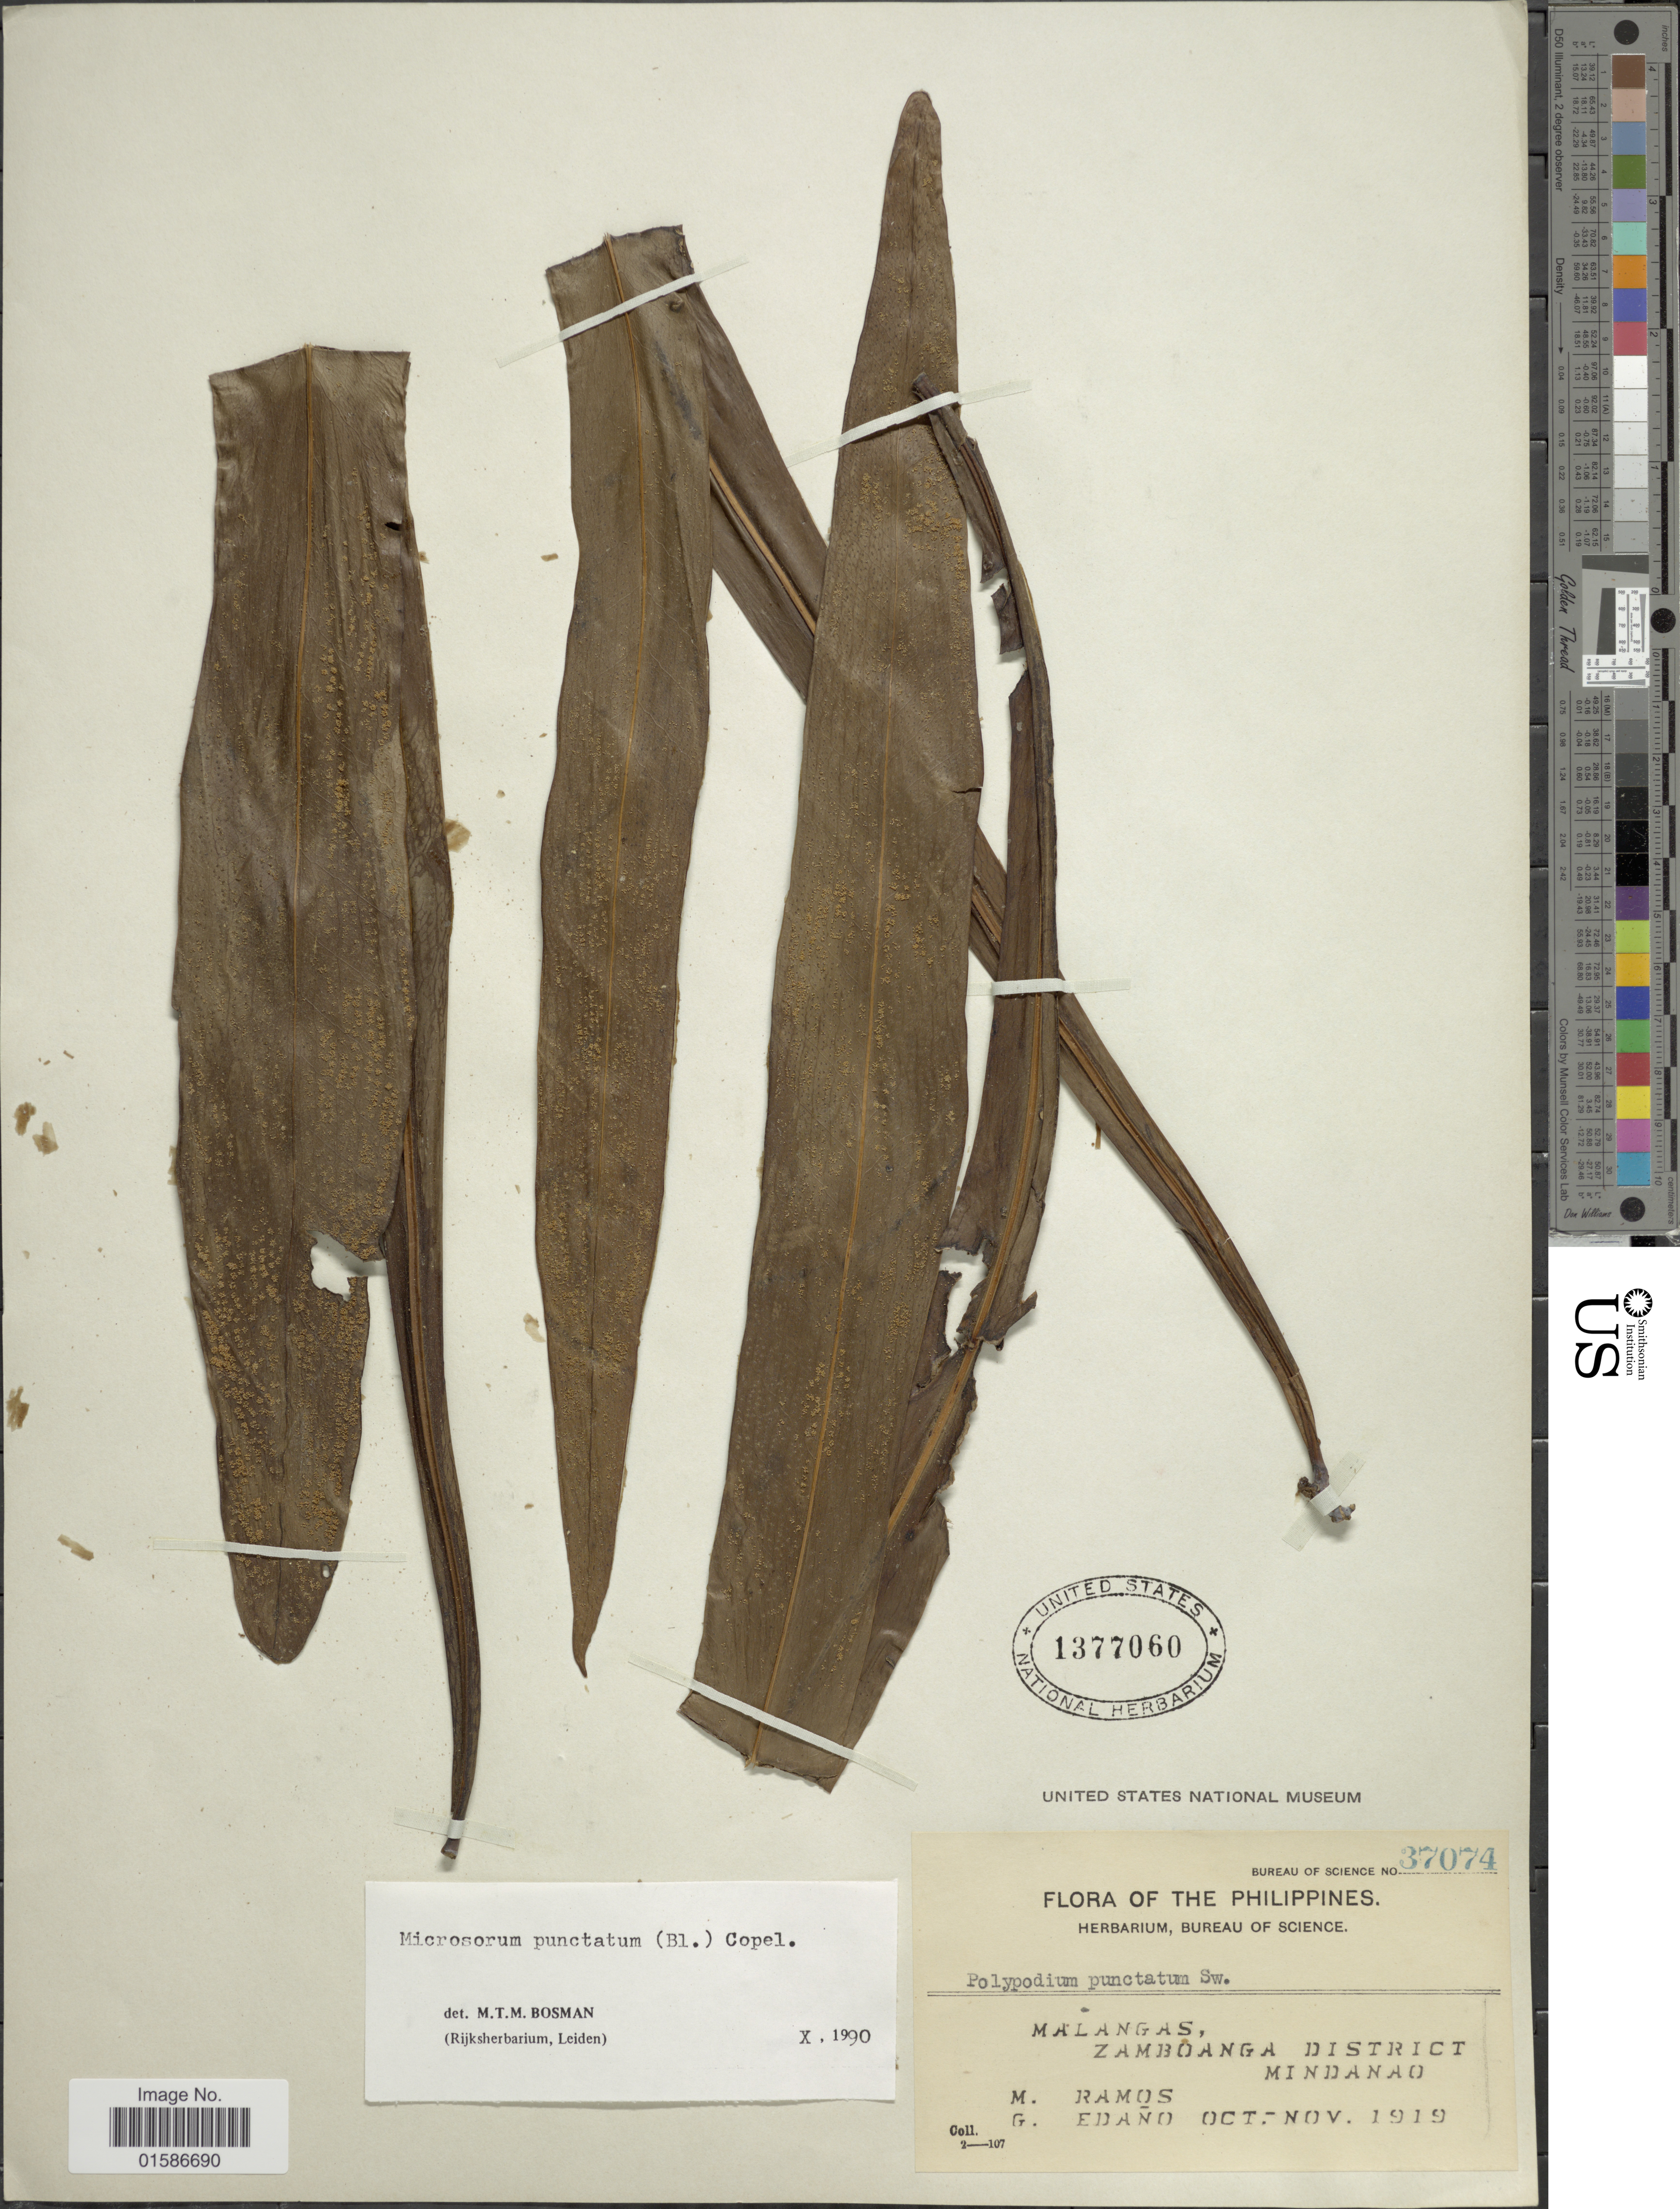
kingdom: Plantae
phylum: Tracheophyta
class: Polypodiopsida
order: Polypodiales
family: Polypodiaceae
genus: Microsorum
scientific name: Microsorum punctatum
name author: (L.) Copel.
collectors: M. Ramos & G. Edaño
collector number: Bureau of Science 37074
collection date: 1919-10/1919-11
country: Philippines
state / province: Zamboanga Peninsula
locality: Malangas, Zamboanga District, Mindanao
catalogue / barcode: US 1377060